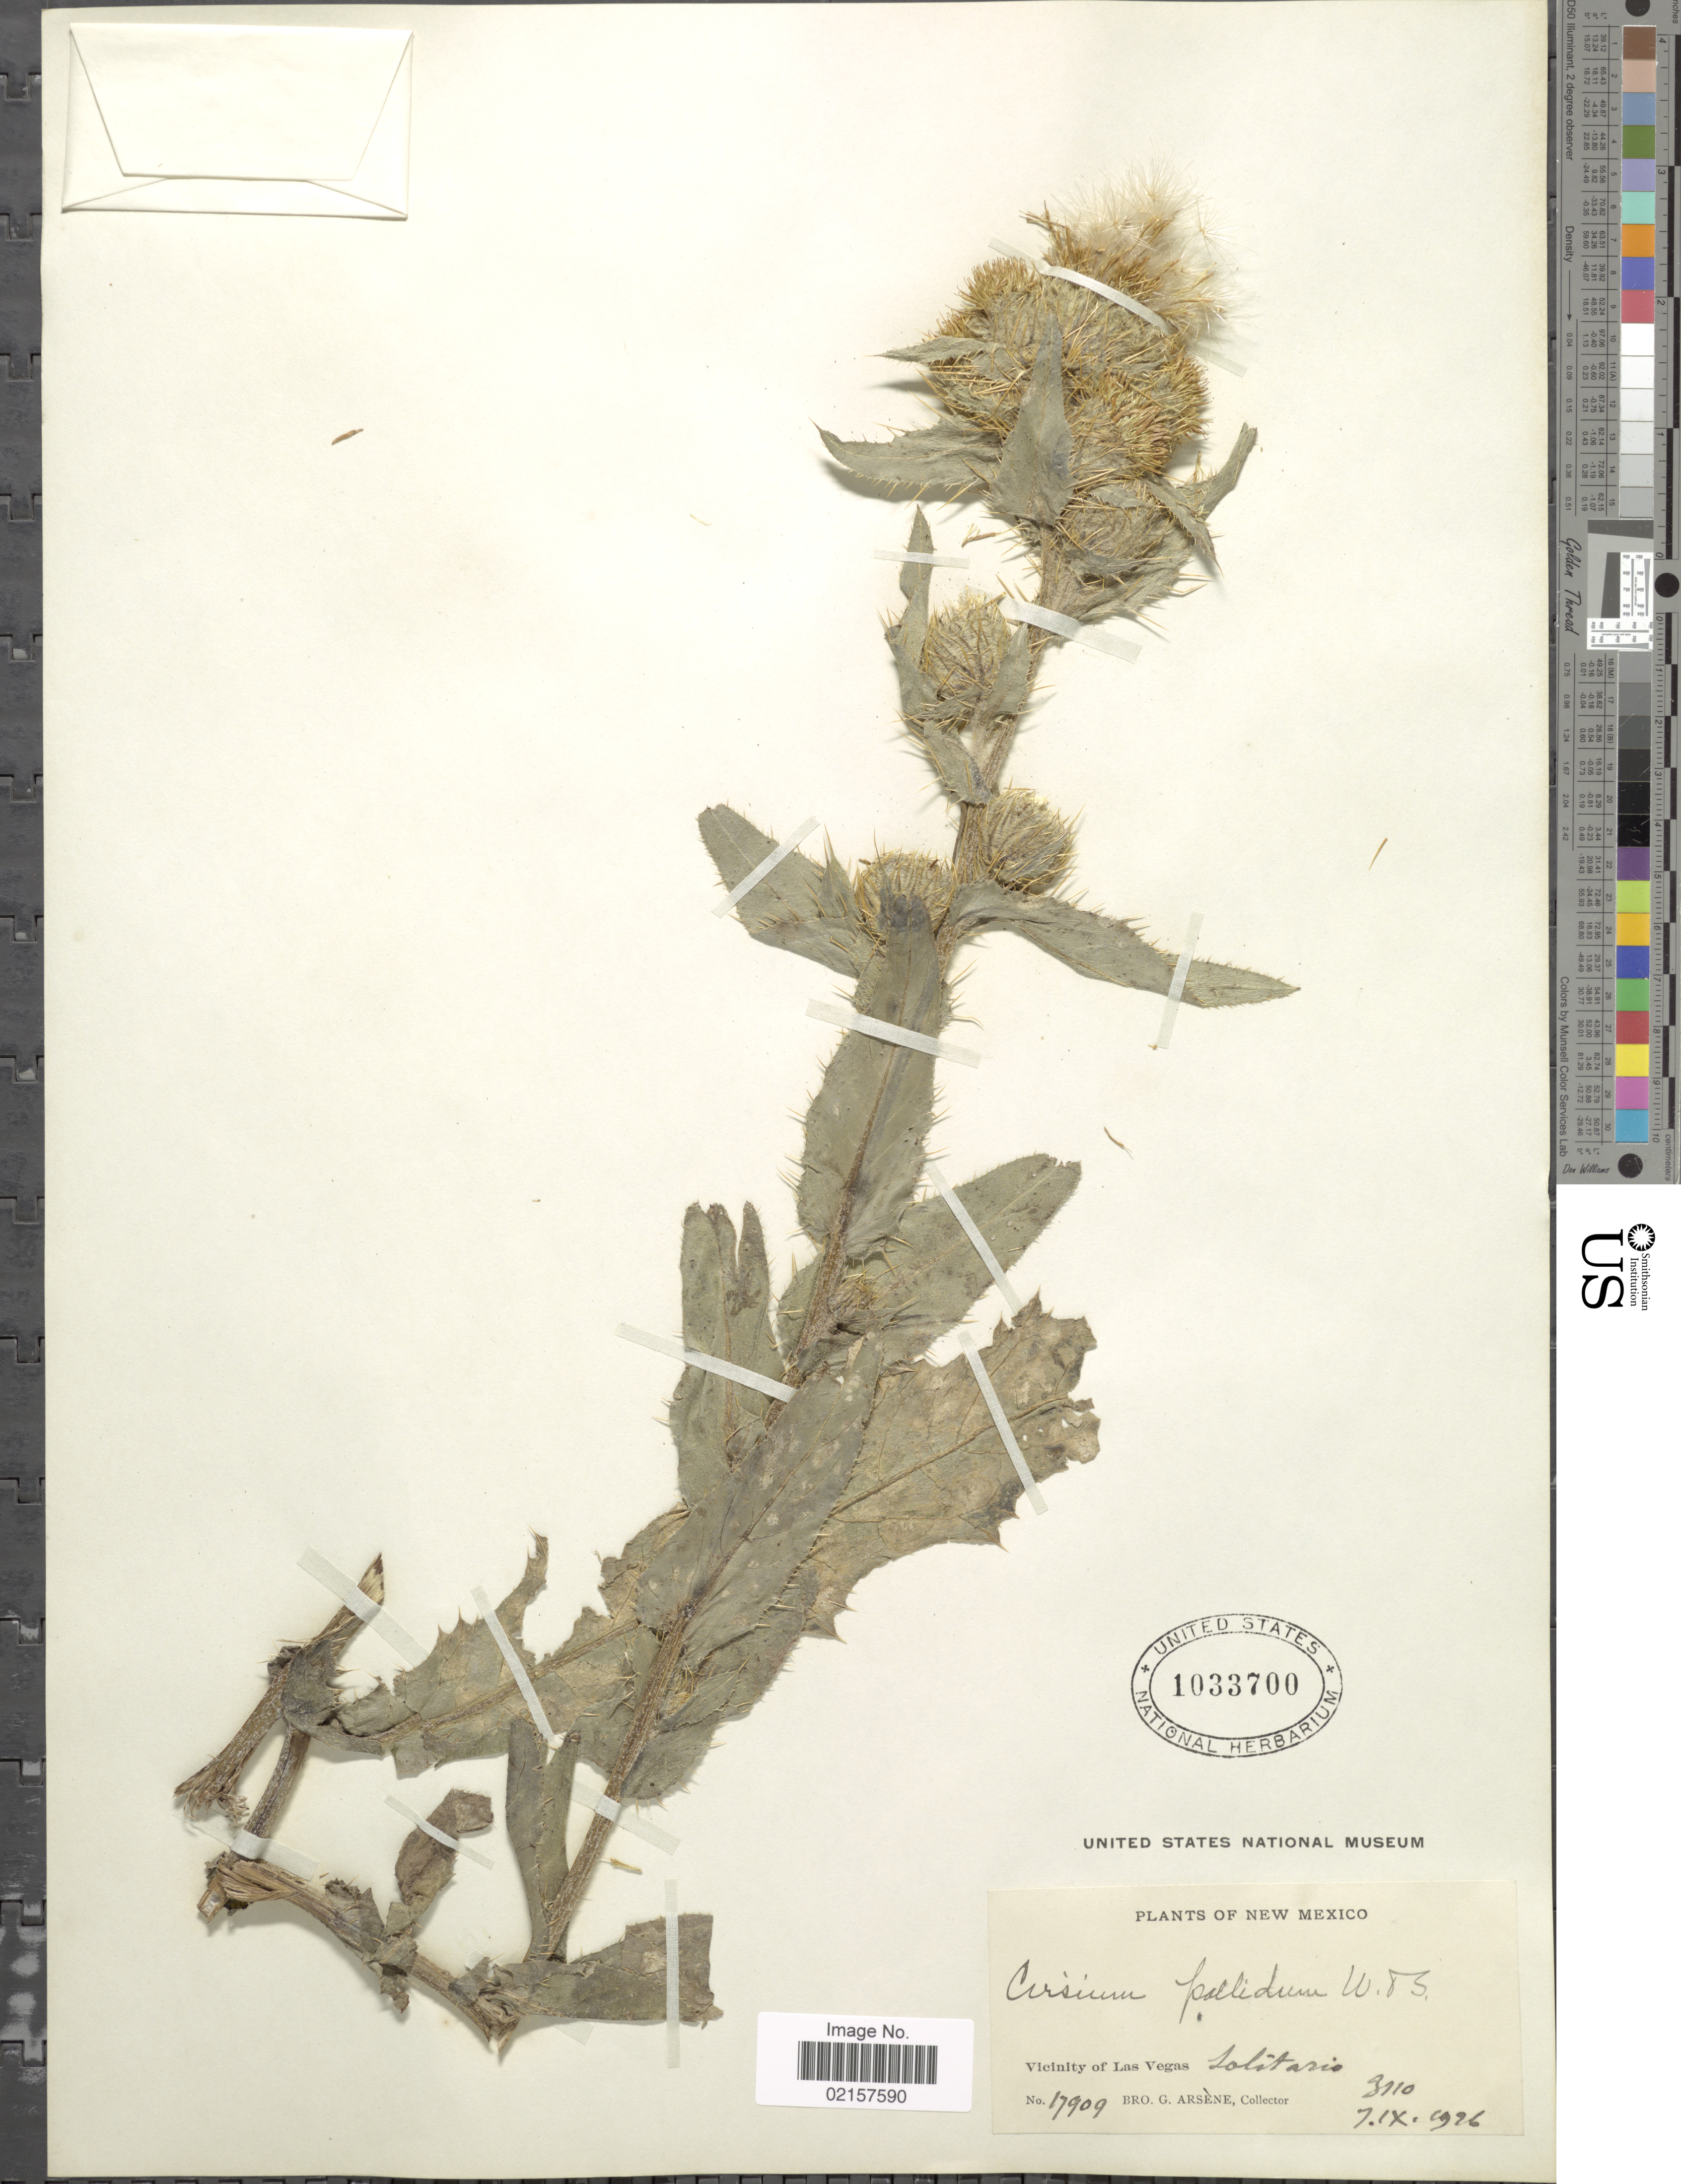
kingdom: Plantae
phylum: Tracheophyta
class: Magnoliopsida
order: Asterales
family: Asteraceae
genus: Cirsium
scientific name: Cirsium parryi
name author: (A. Gray) Petr.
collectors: Bro. G. Arsène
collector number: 17909/3110*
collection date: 1926-09-07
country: United States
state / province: New Mexico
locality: Vicinity of Las Vegas, Solitaris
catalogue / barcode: US 1033700